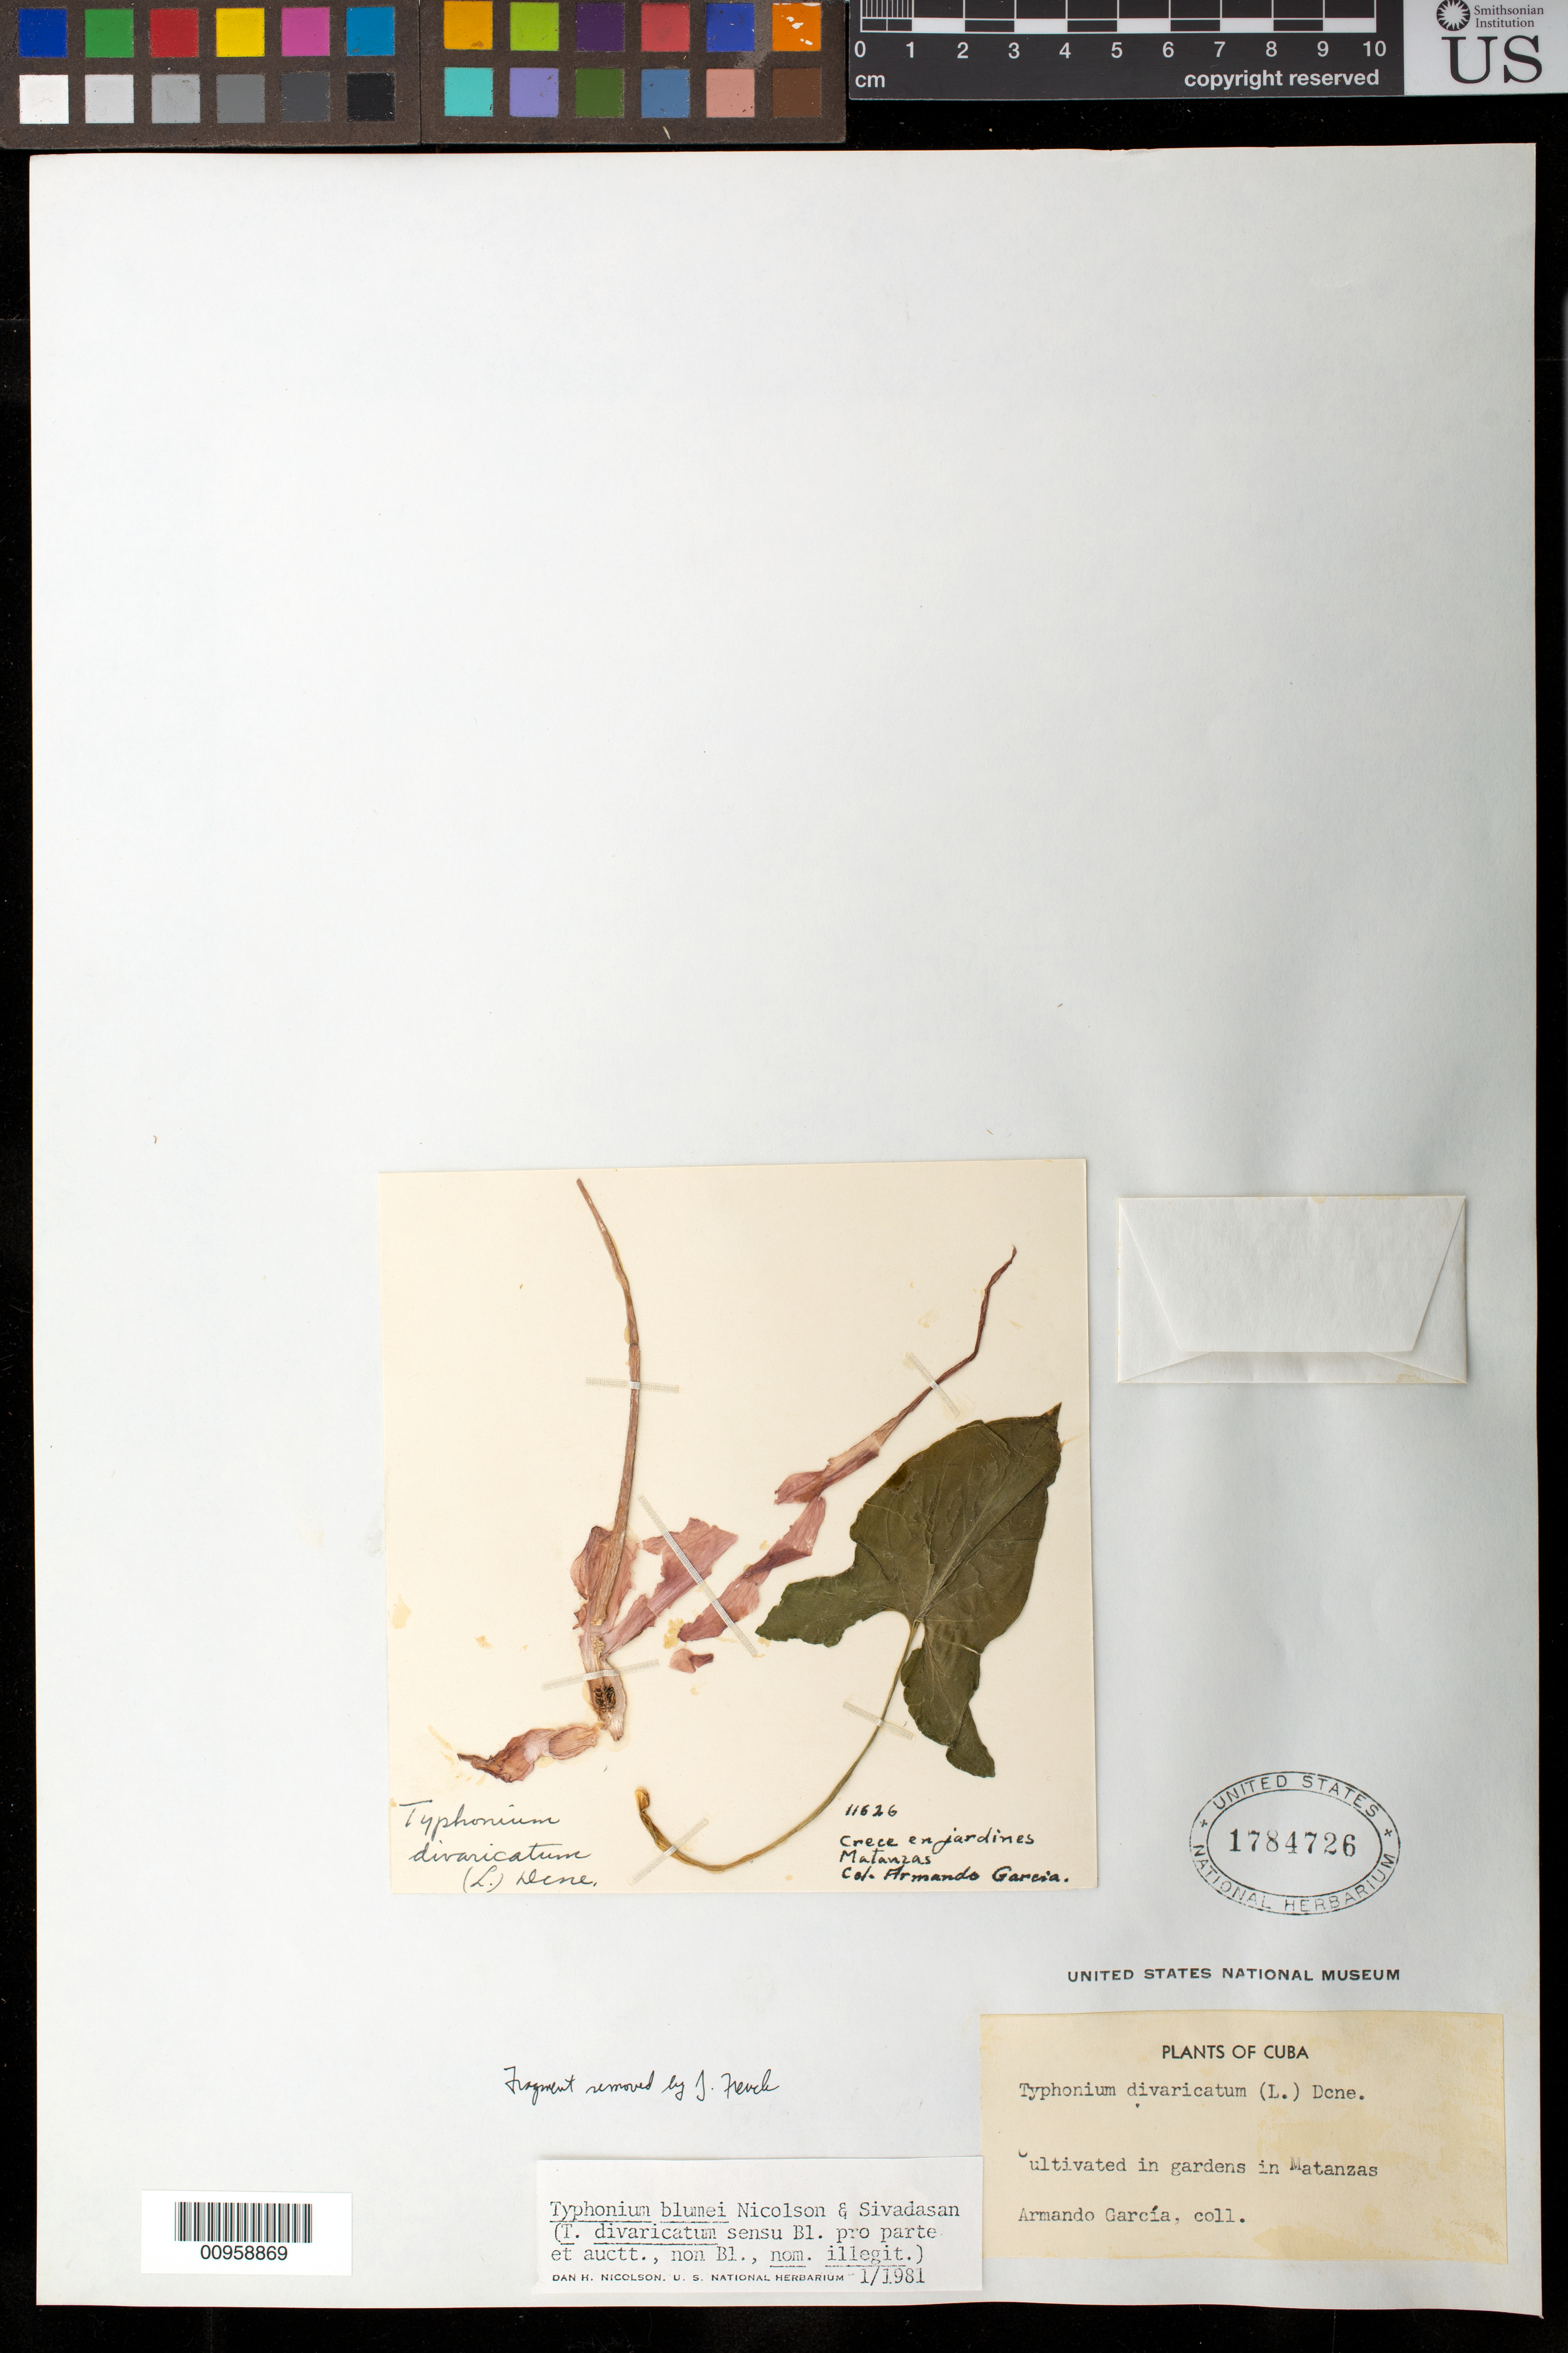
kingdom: Plantae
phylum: Tracheophyta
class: Liliopsida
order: Alismatales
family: Araceae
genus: Typhonium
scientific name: Typhonium blumei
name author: Nicolson & Sivad.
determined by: Nicolson, Dan H.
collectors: A. García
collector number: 11626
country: Cuba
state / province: Matanzas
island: Cuba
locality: In gardens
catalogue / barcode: US 1784726